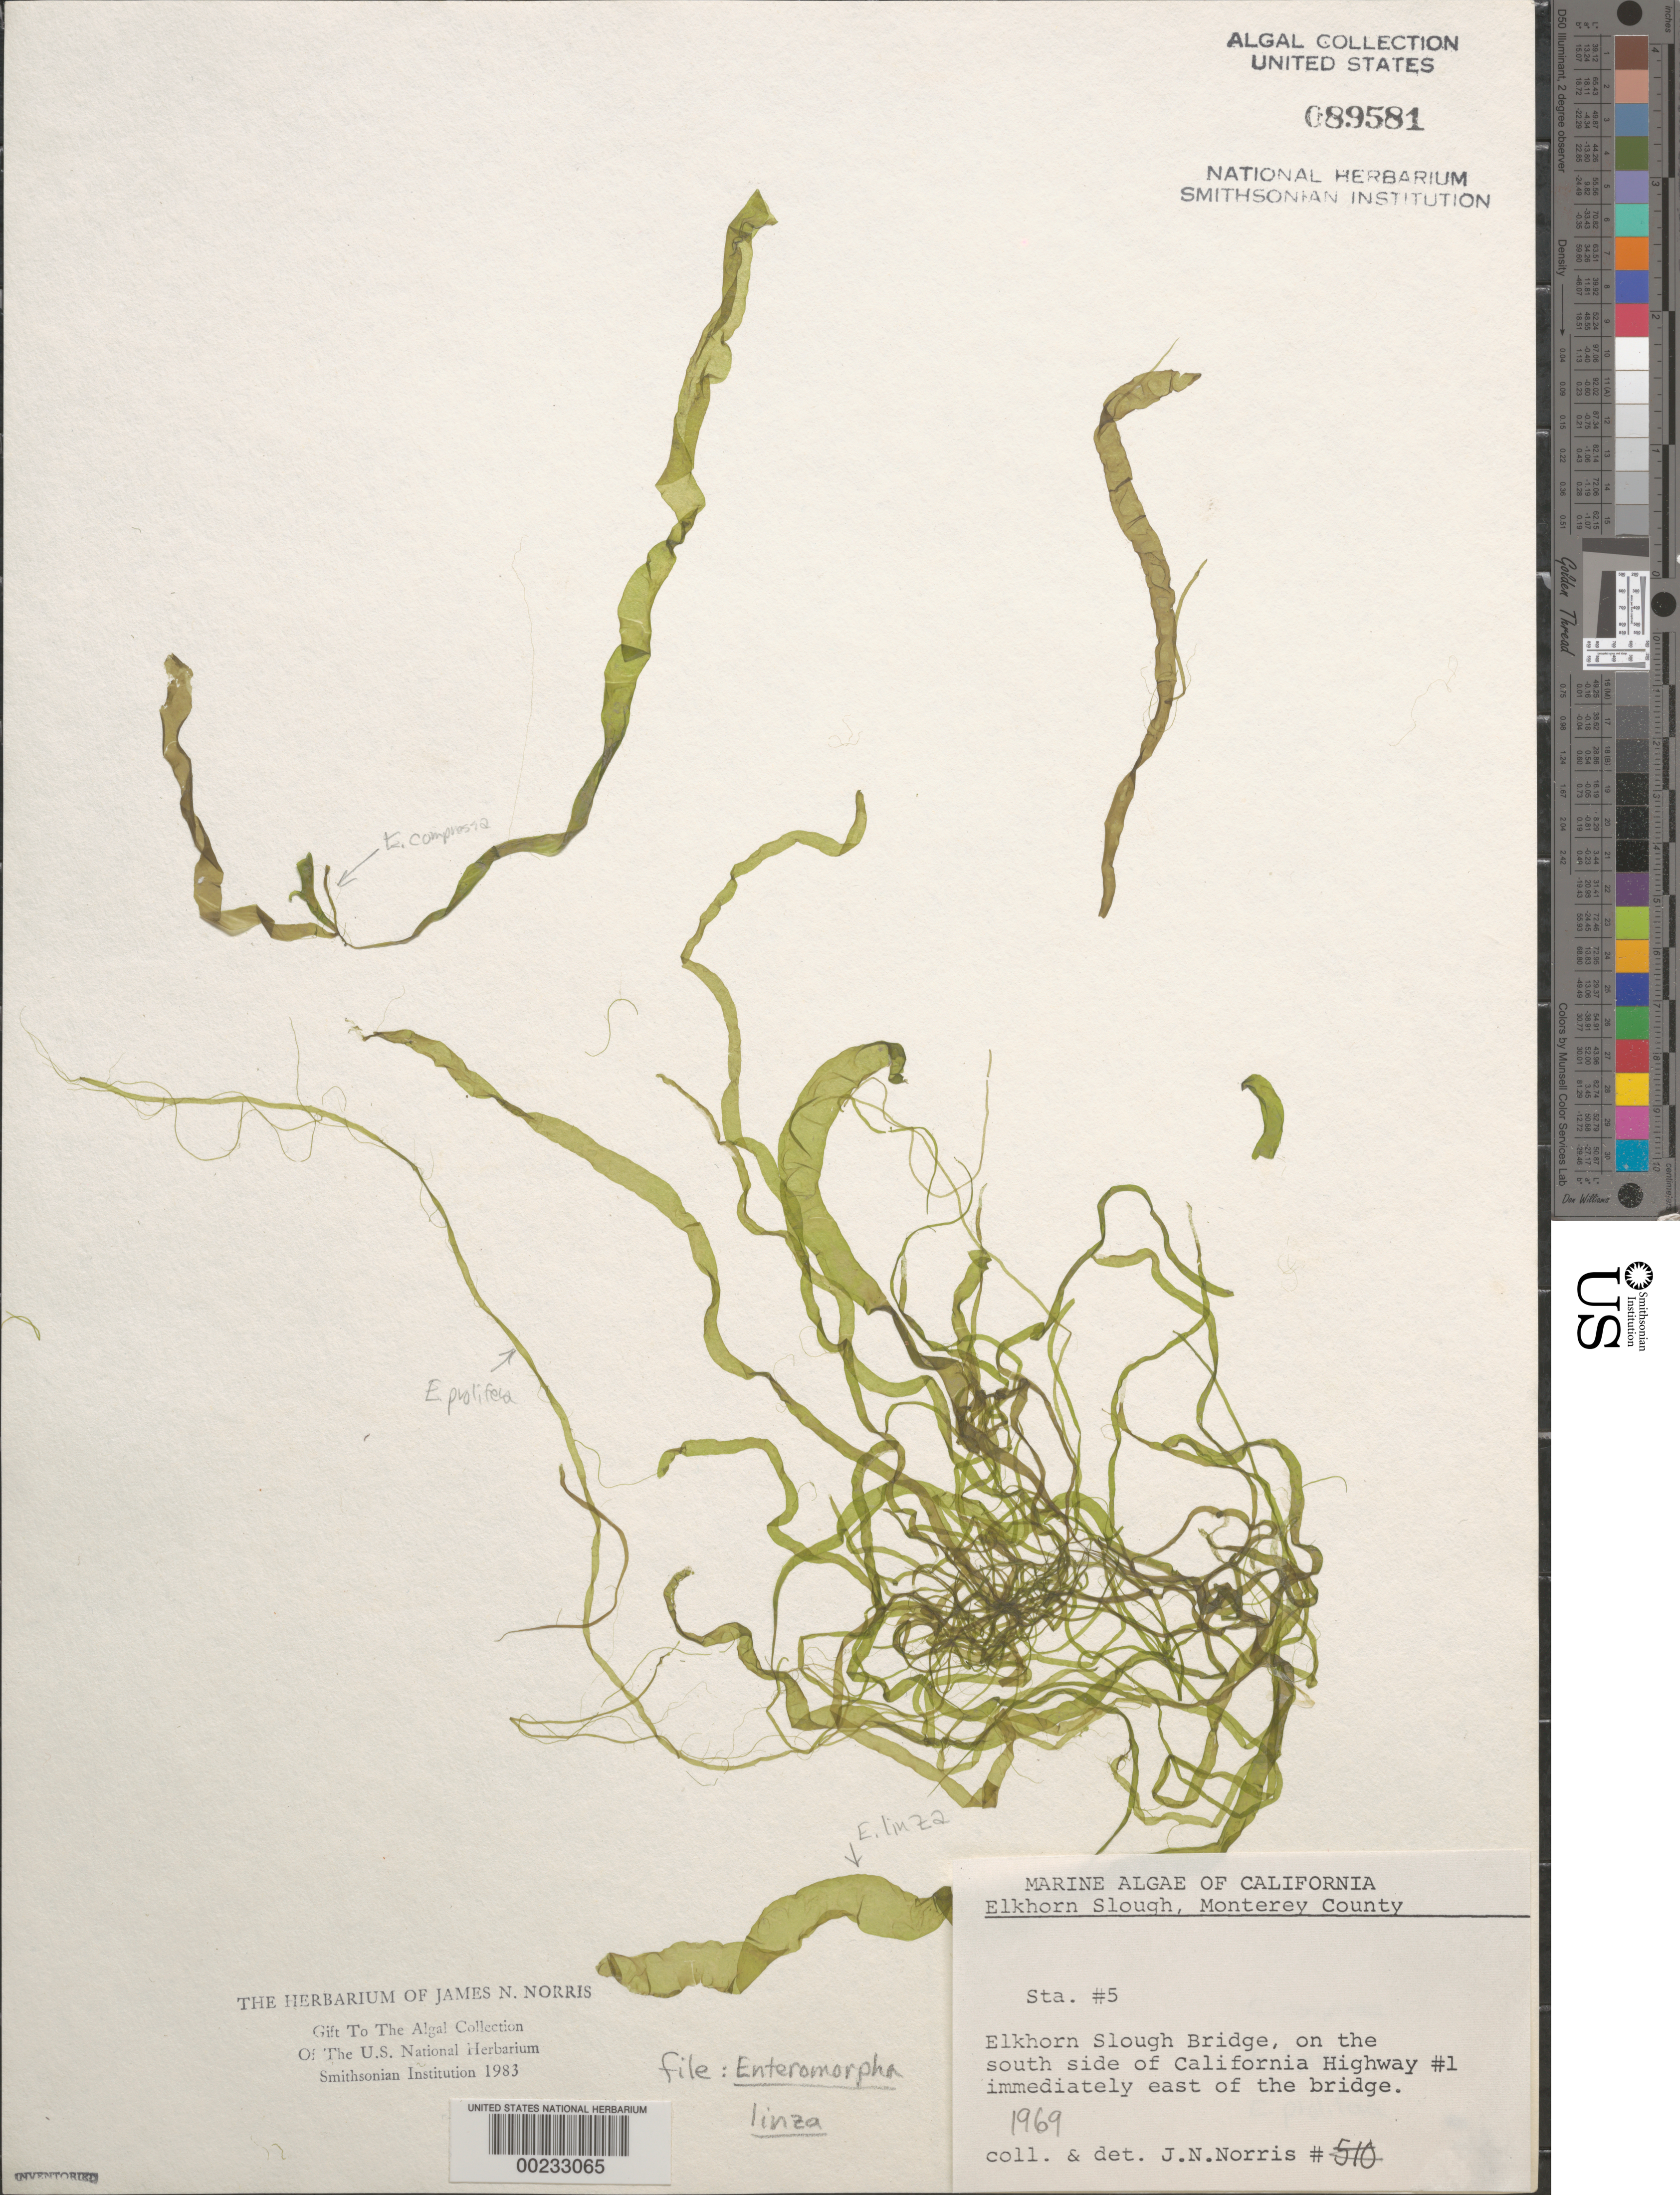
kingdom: Plantae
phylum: Chlorophyta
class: Ulvophyceae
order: Ulvales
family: Ulvaceae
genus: Ulva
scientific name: Ulva clathrata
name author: (Roth) C. Agardh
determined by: Algae name updating Project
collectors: J. N. Norris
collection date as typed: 1969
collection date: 1969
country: United States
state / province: California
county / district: Monterey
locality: Elkhorn Slough, Elkhorn Slough Bridge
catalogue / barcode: US 89581